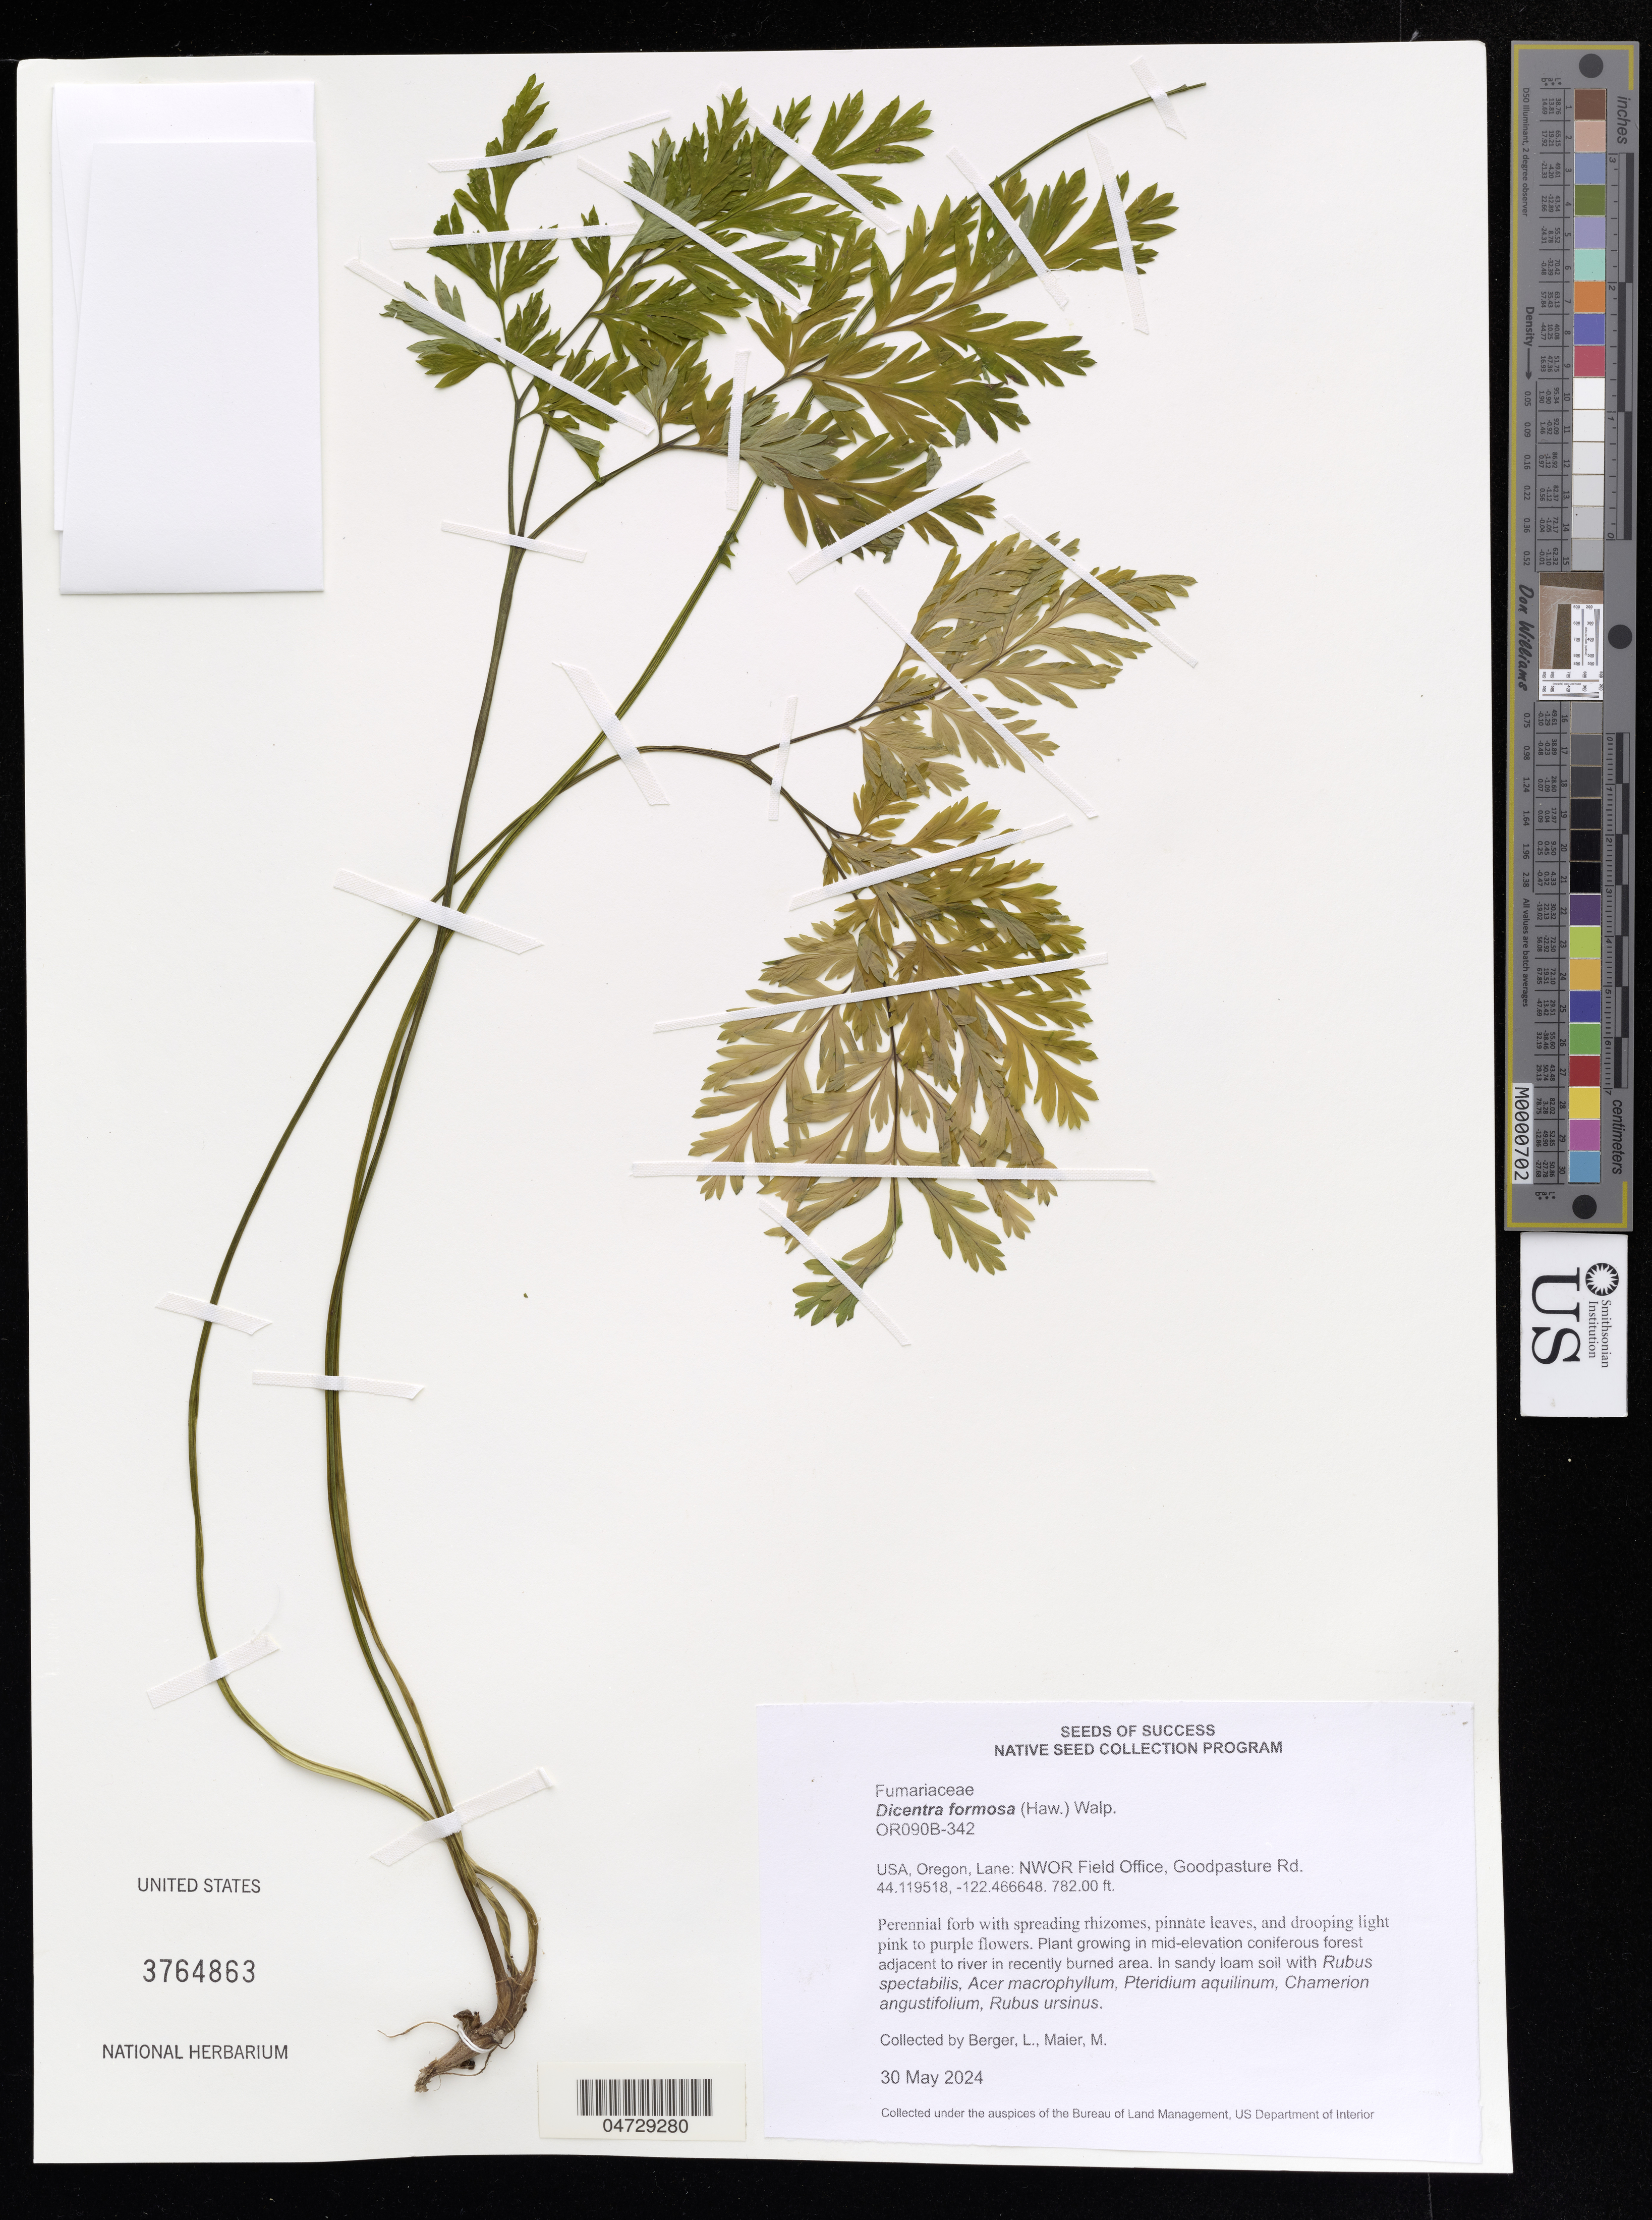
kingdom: Plantae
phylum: Tracheophyta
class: Magnoliopsida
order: Ranunculales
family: Papaveraceae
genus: Dicentra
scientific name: Dicentra formosa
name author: (Haw.) Walp.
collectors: L. Berger & M. Maier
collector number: OR090B-342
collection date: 2024-05-30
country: United States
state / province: Oregon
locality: Lane: NWOR Field Office, Goodpasture Rd.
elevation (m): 238.35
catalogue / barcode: US 3764863